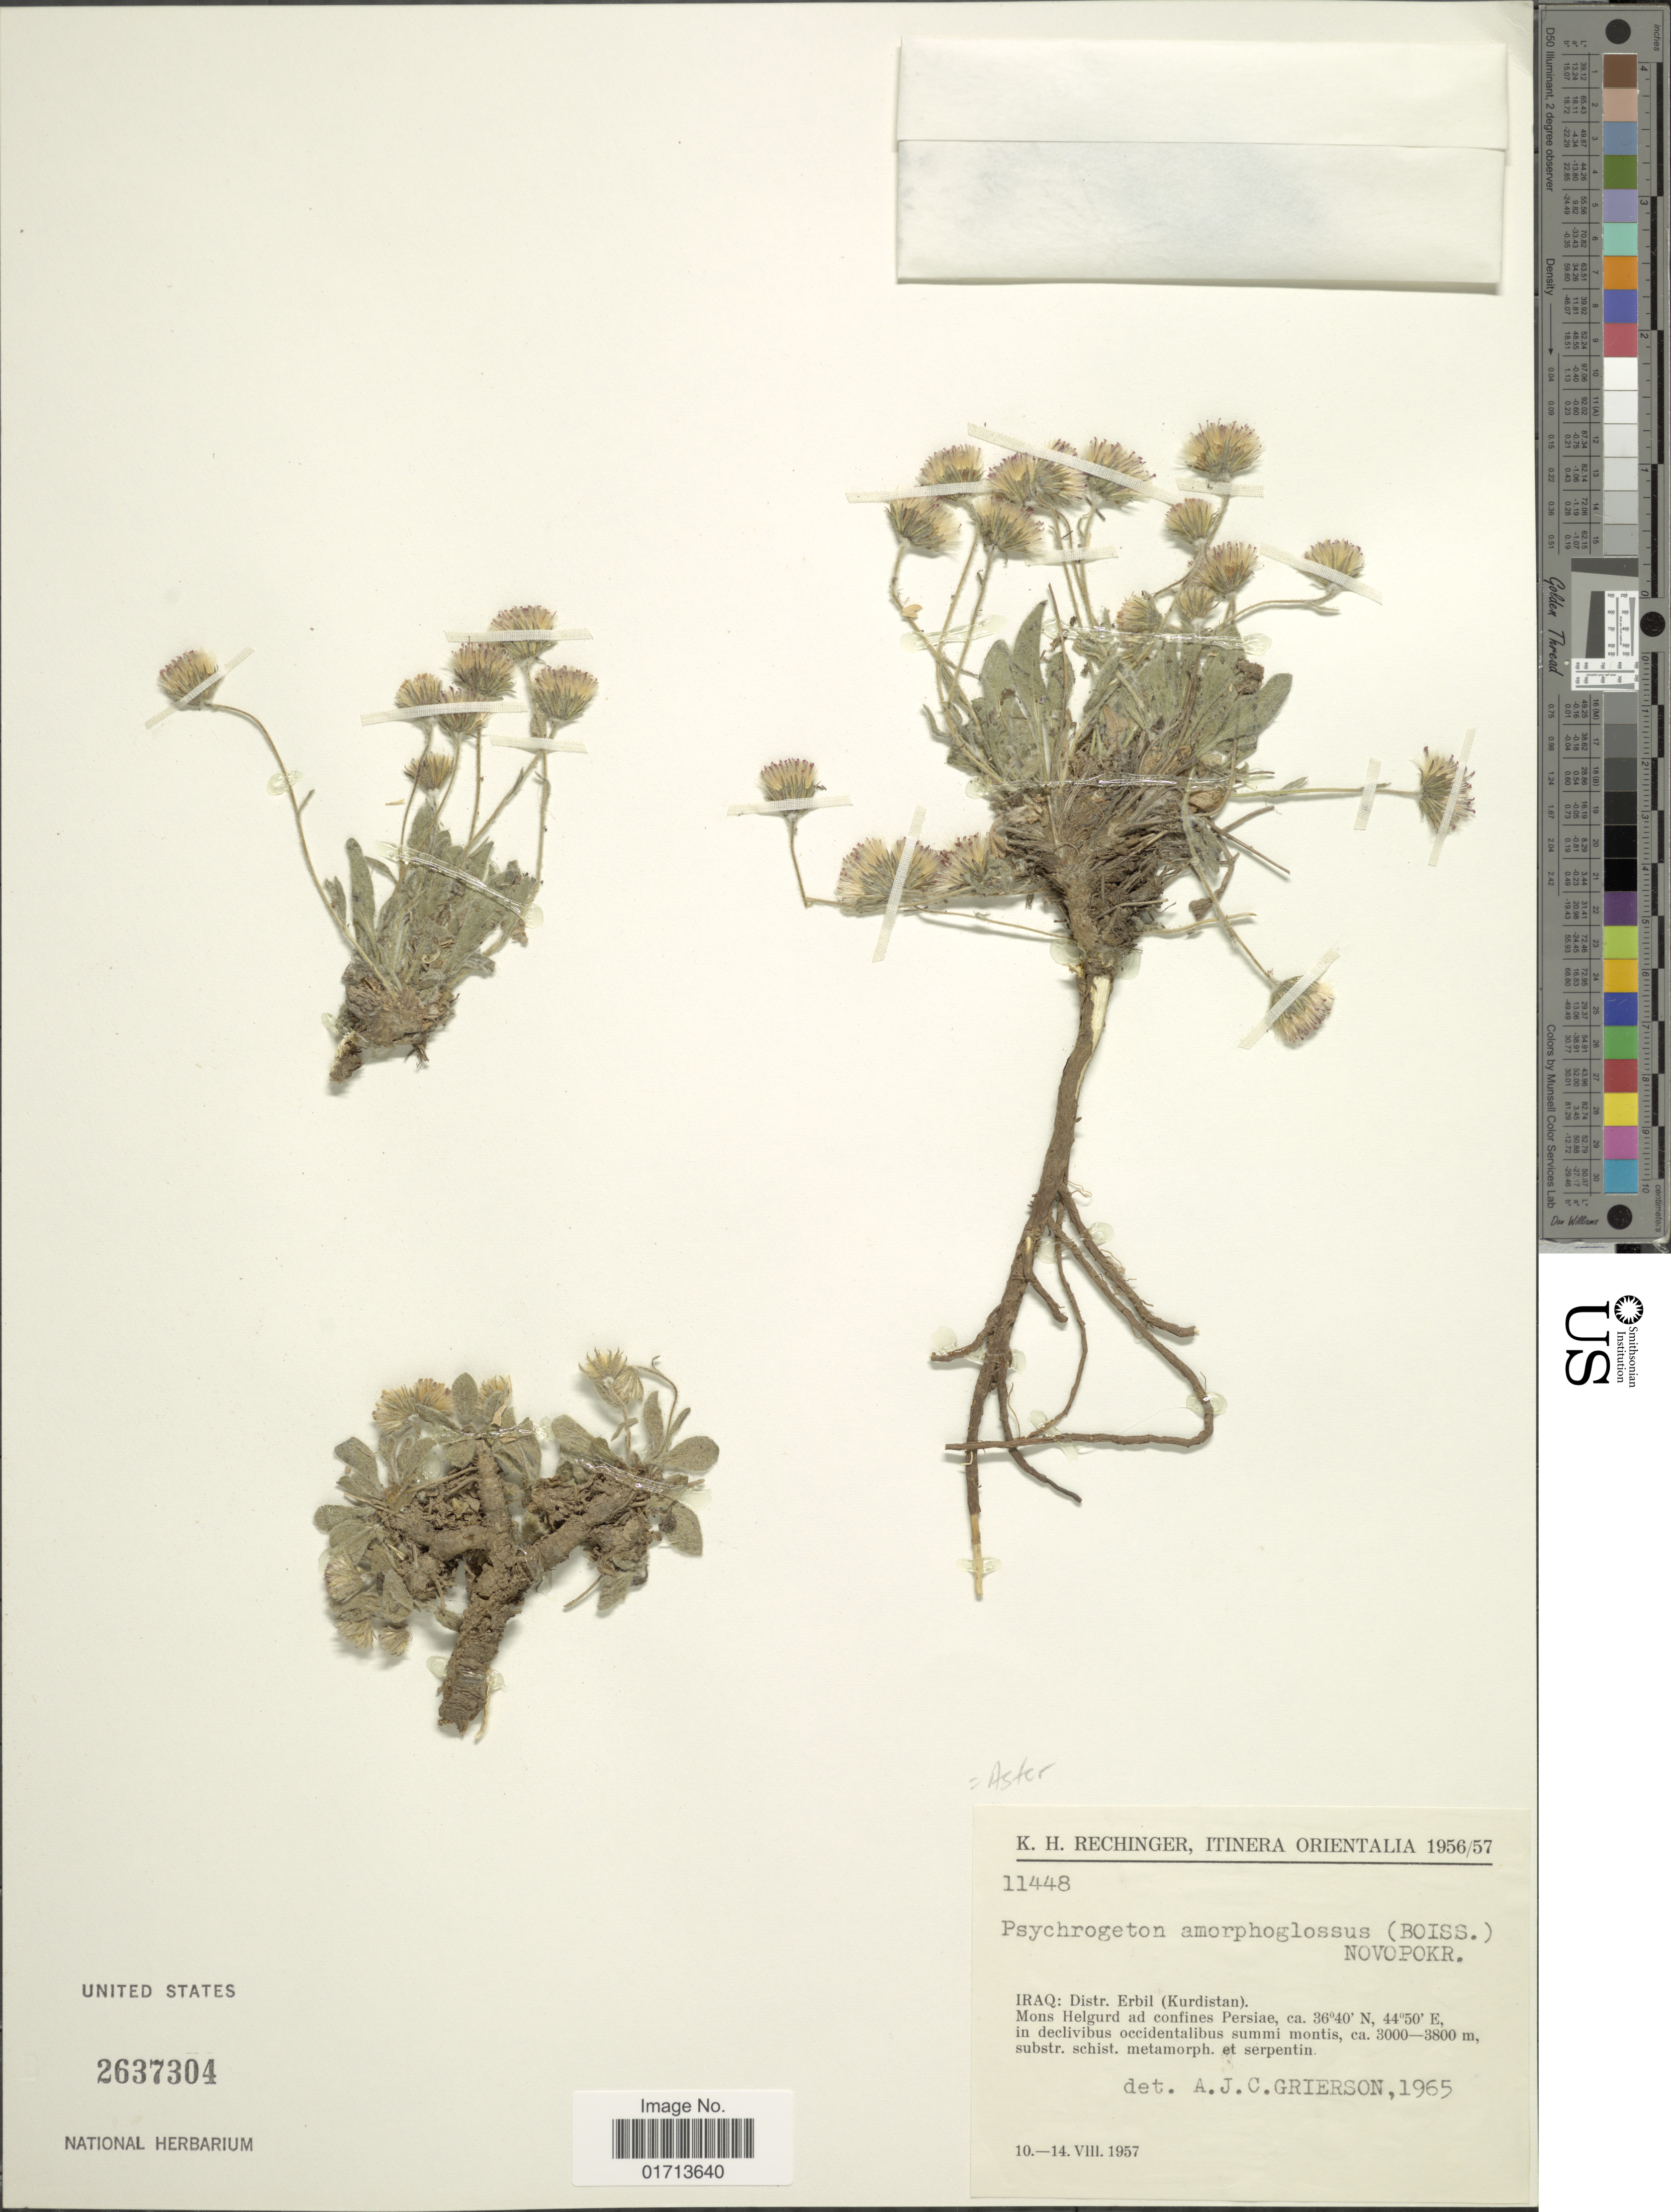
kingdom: Plantae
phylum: Tracheophyta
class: Magnoliopsida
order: Asterales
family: Asteraceae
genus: Psychrogeton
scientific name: Psychrogeton amorphoglossus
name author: (Boiss.) Novopokr.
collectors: K. H. Rechinger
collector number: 11448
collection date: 1957-08-10/1957-08-14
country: Iran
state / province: Kurdistan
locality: Iraq: Distr. Erbil (Kurdistan)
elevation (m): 3000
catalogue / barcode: US 2637304